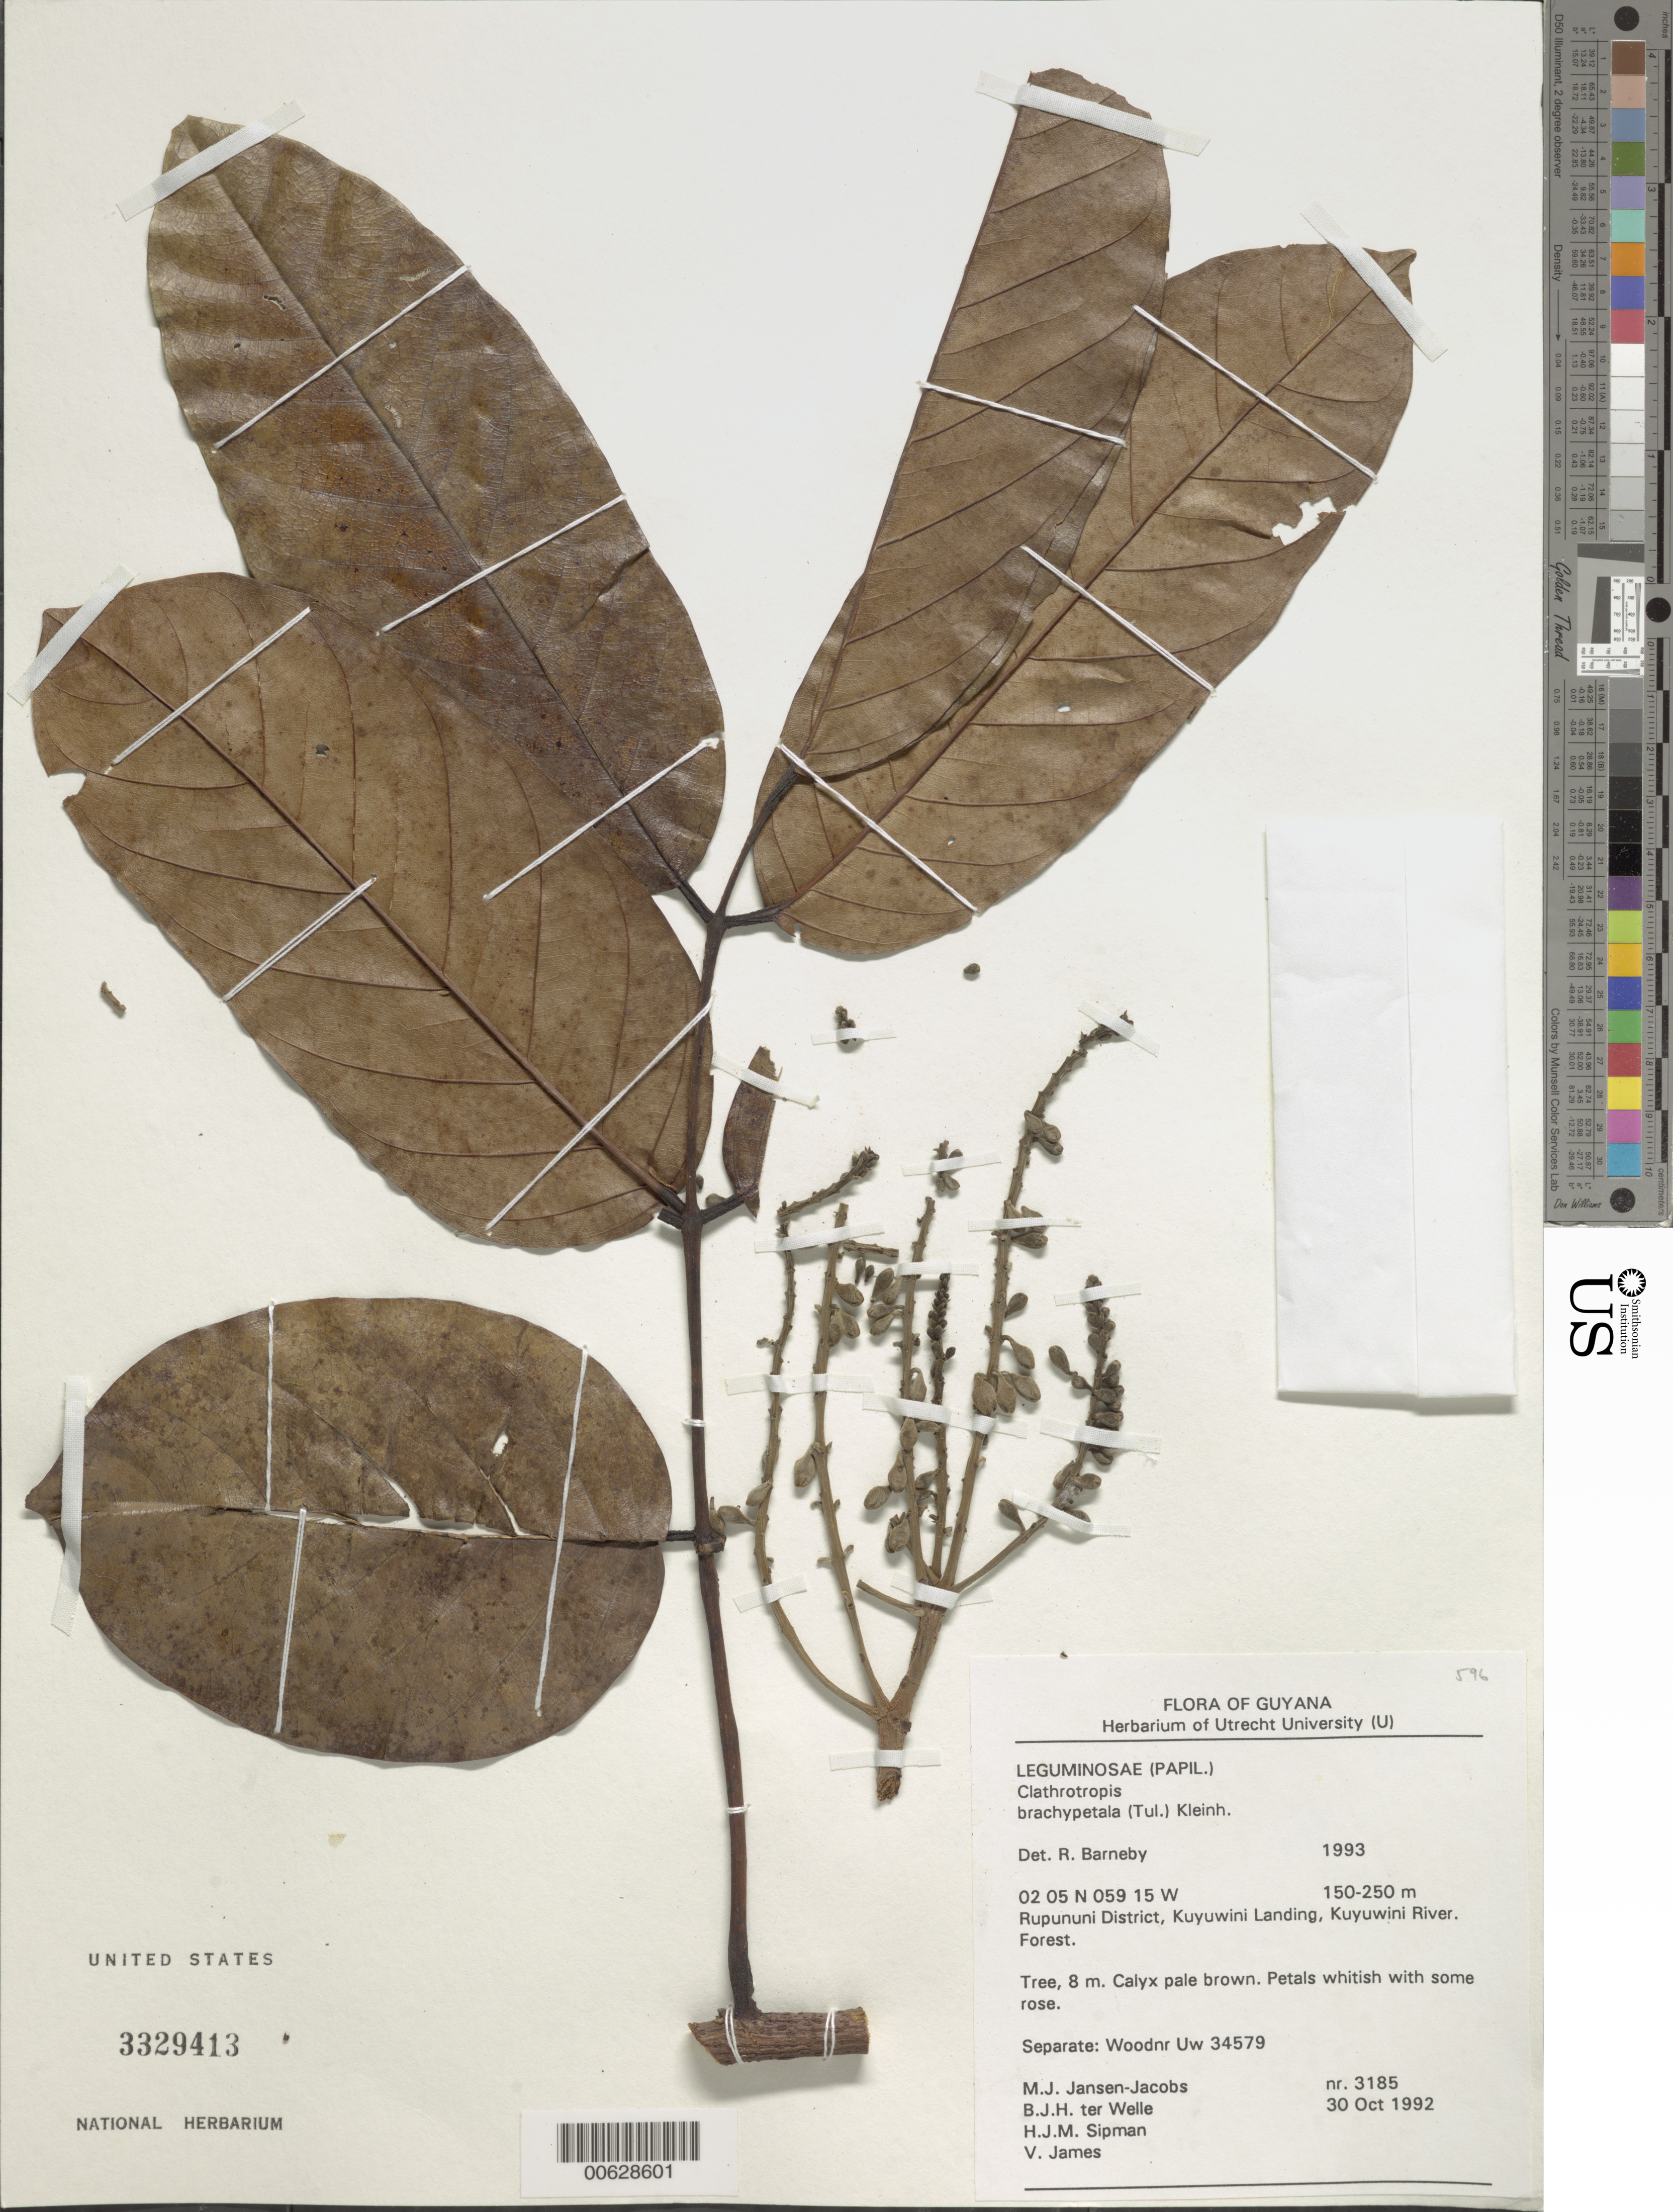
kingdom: Plantae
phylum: Tracheophyta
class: Magnoliopsida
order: Fabales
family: Fabaceae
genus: Clathrotropis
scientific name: Clathrotropis brachypetala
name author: (Tul.) Kleinh.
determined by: Barneby, Rupert C., (NY)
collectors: M. J. Jansen-Jacobs, B. Welle, H. J. M. Sipman & V. James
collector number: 3185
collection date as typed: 30-Oct-92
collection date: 1992-10-30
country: Guyana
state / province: U. Takutu-U. Essequibo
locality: Kuyuwini Landing, Kuyuwini River, Rupununi District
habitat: Forest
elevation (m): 150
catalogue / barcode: US 3329413